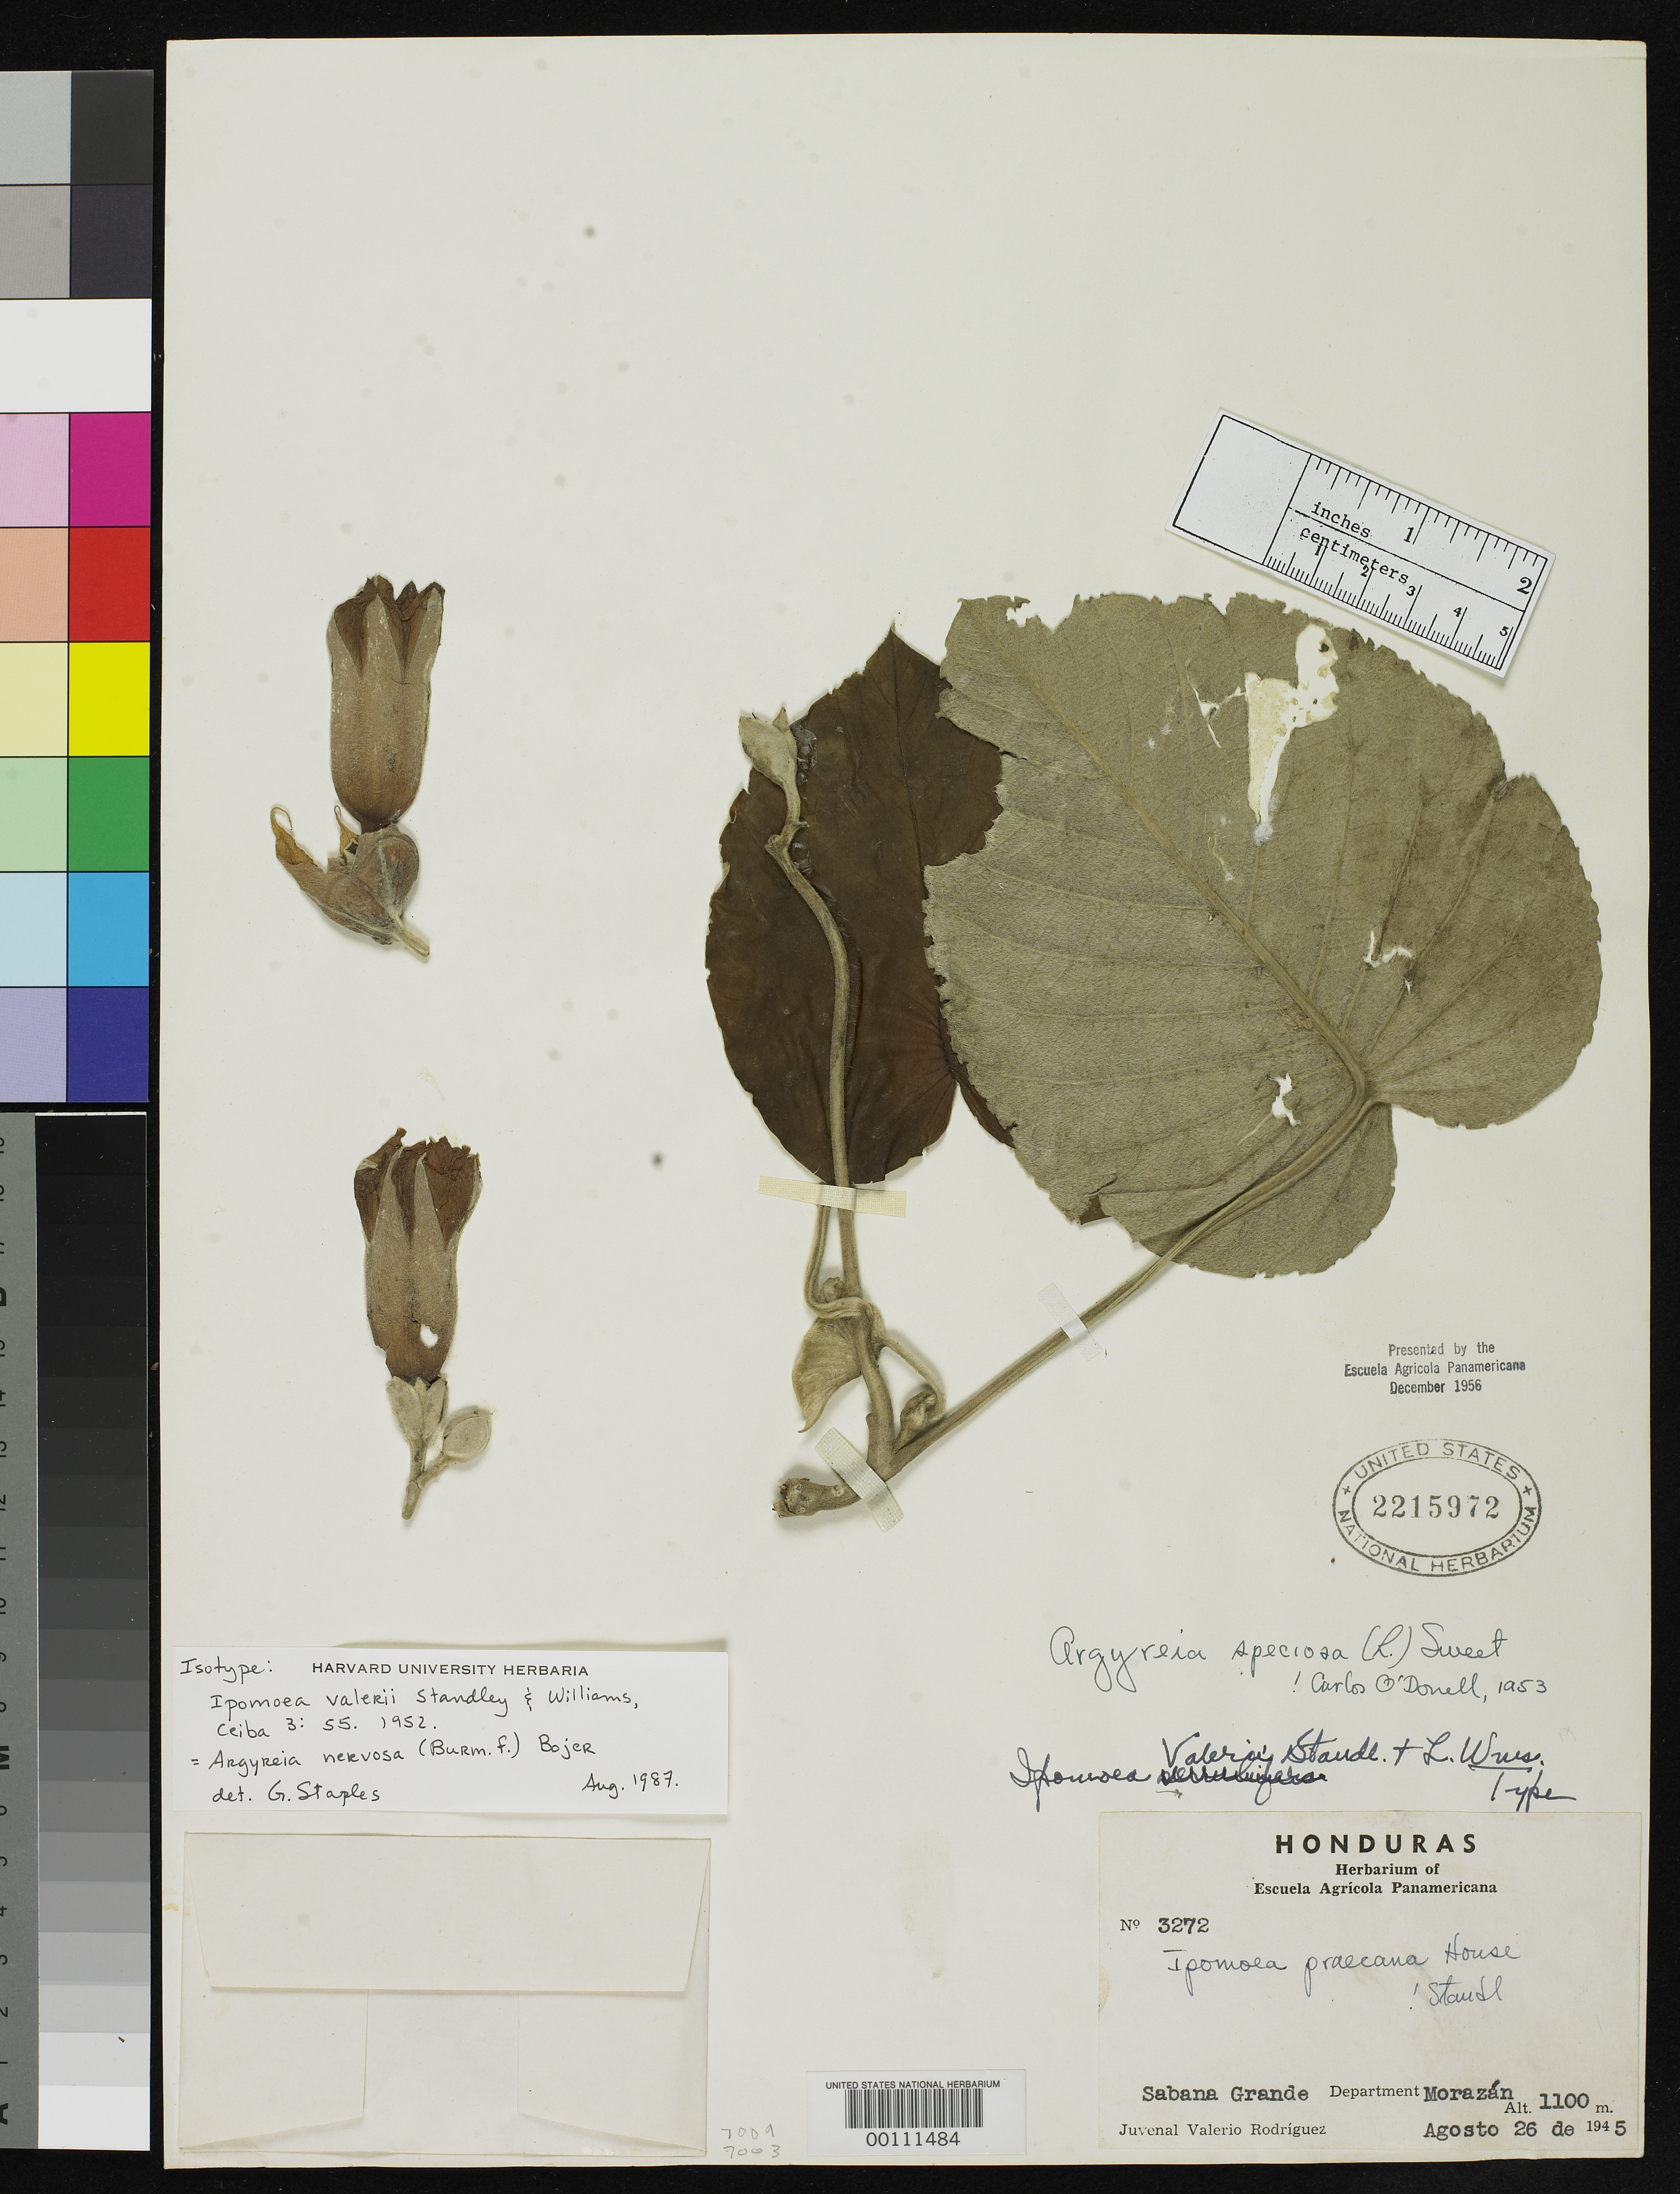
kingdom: Plantae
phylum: Tracheophyta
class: Magnoliopsida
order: Solanales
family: Convolvulaceae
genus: Ipomoea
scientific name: Ipomoea valerii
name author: Standl. & L.O. Williams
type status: Holotype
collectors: J. Valerio R.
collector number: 3272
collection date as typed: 26 Aug 1945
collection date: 1945-08-26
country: Honduras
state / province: Fco. Morazán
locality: Sabana Grande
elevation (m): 1100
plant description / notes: "Presented by the Escuela Agricola Panamericana December 1956." Holotype, transferred from EAP to US (see Dorr et al. 2009, Taxon 58: 993-1001). Erroneously annotated by G. Staples (1987) as isotype.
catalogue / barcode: US 2215972